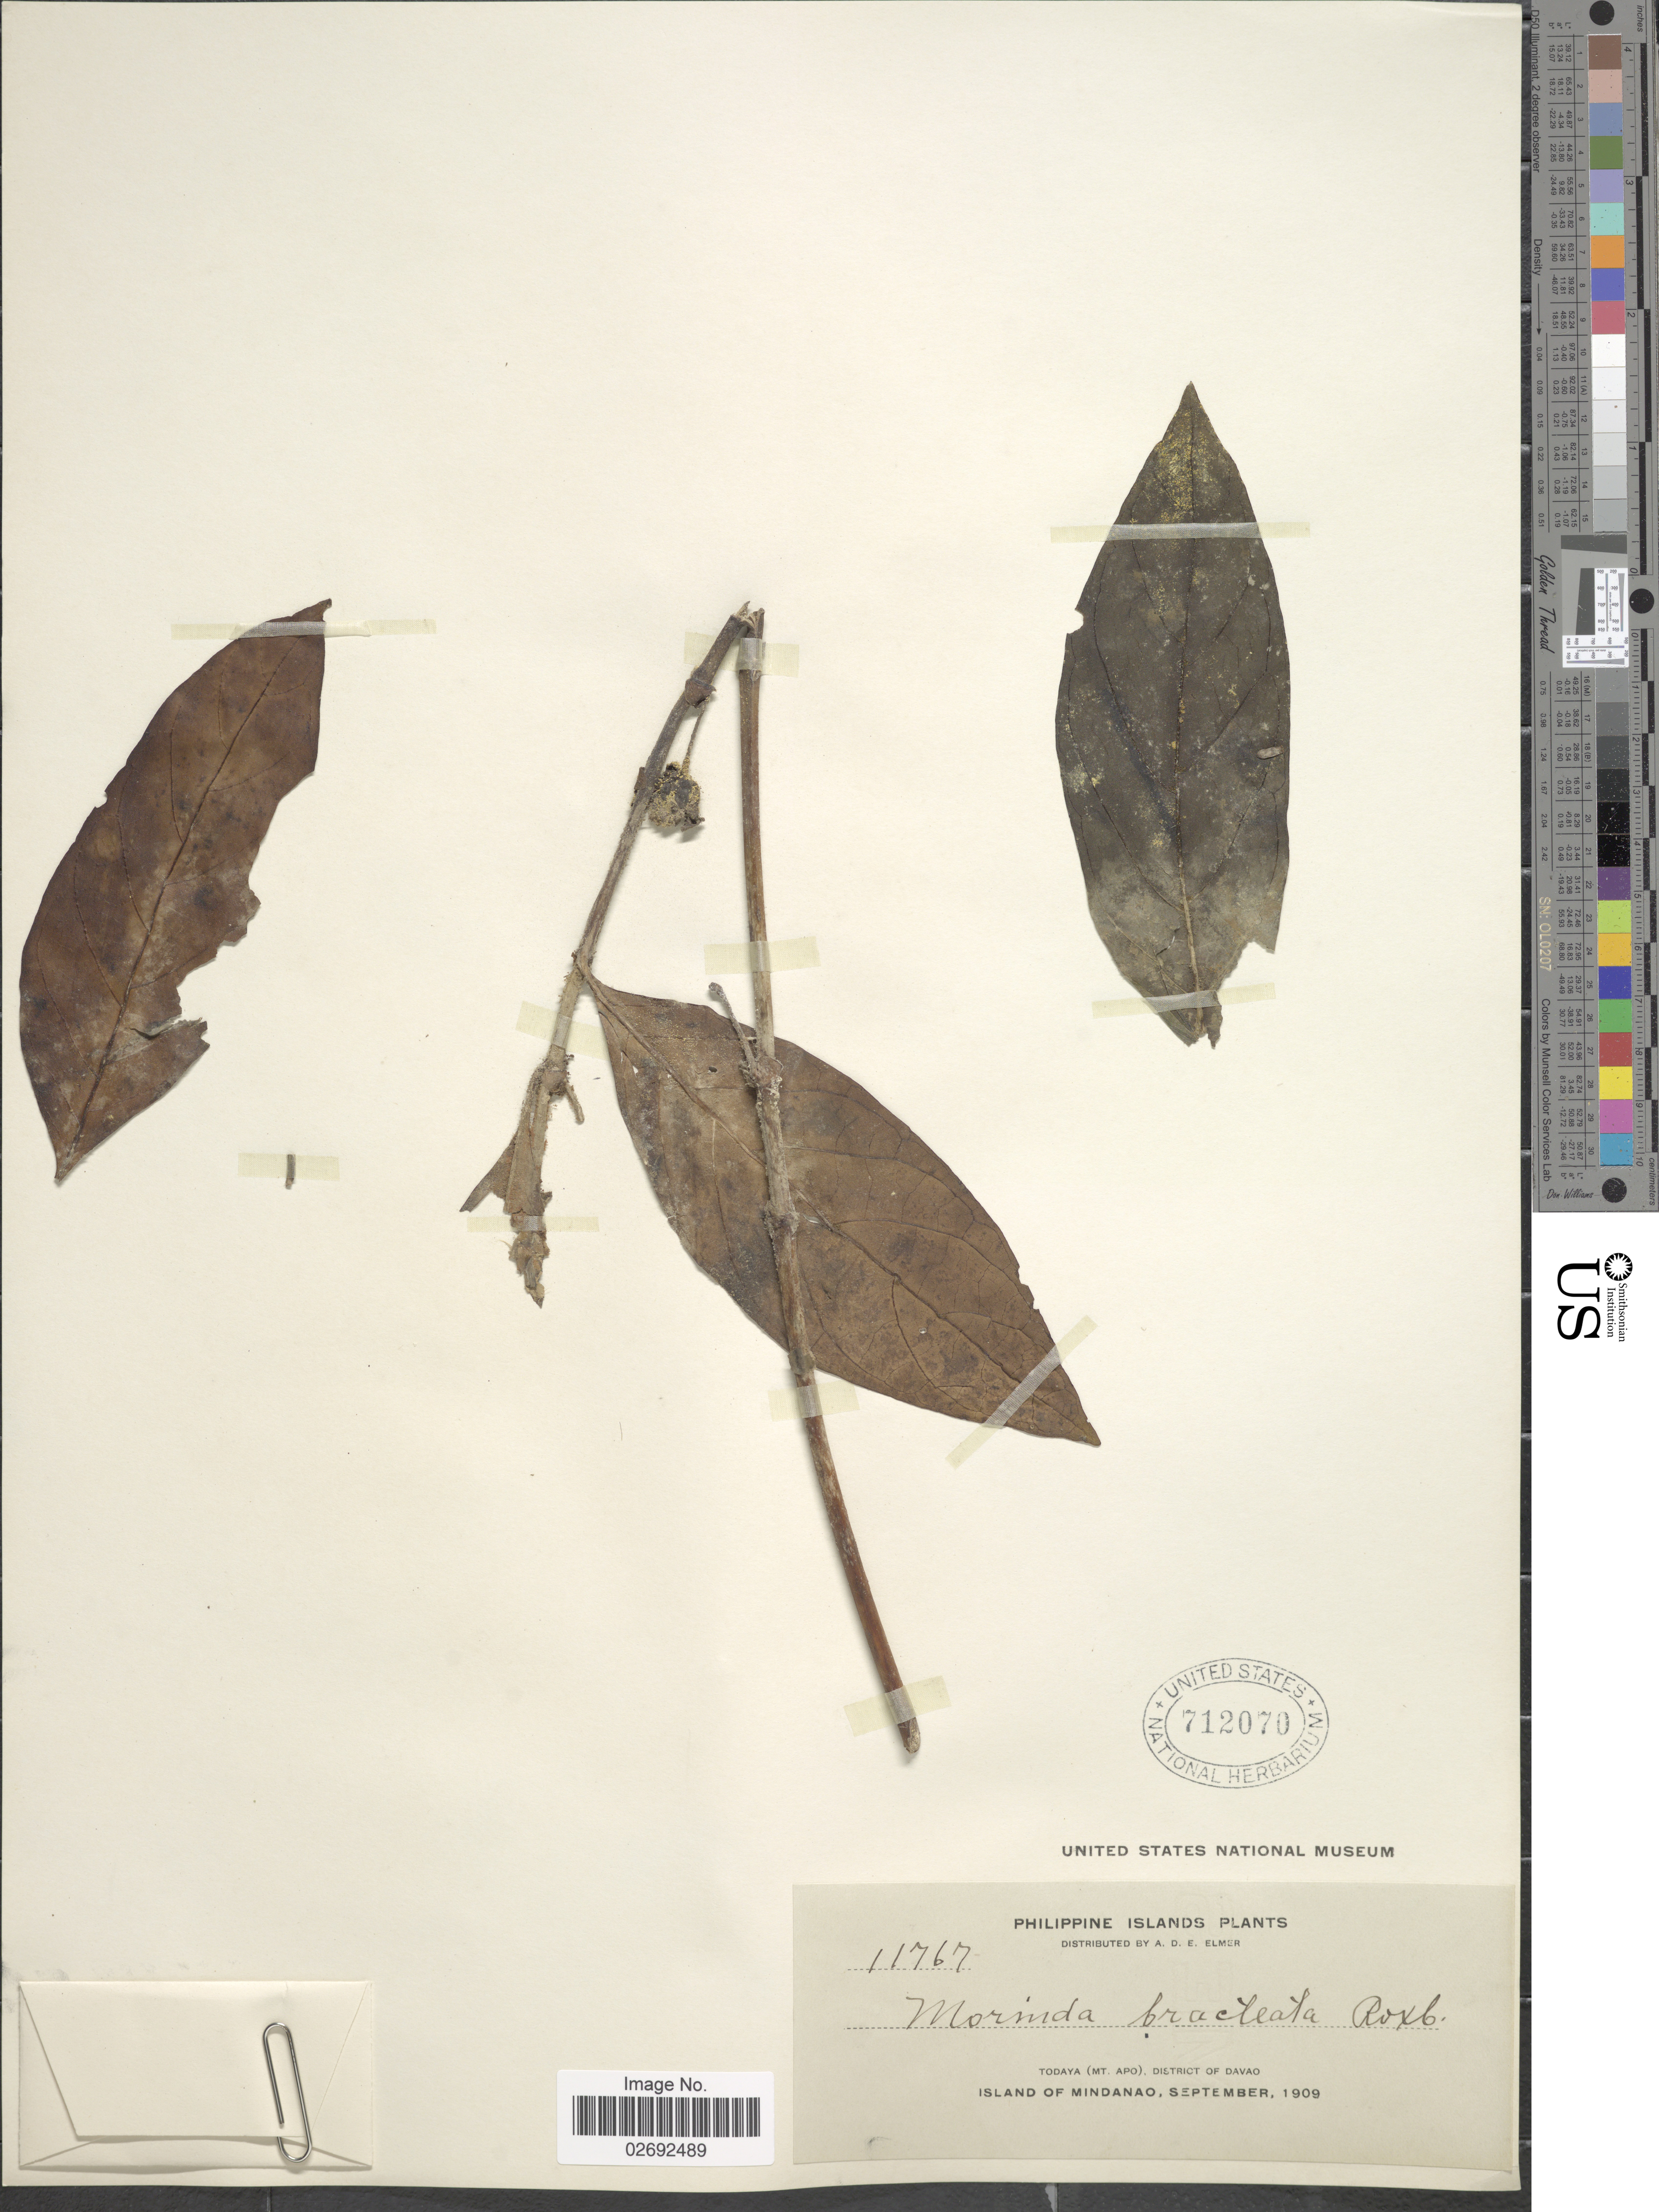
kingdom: Plantae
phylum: Tracheophyta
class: Magnoliopsida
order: Gentianales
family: Rubiaceae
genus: Morinda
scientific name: Morinda bracteata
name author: Roxb.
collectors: A. D. E. Elmer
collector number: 11767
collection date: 1909-09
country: Philippines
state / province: Davao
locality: Todaya (Mt. Apo), District of Davao. Island of Mindanao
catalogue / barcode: US 712070